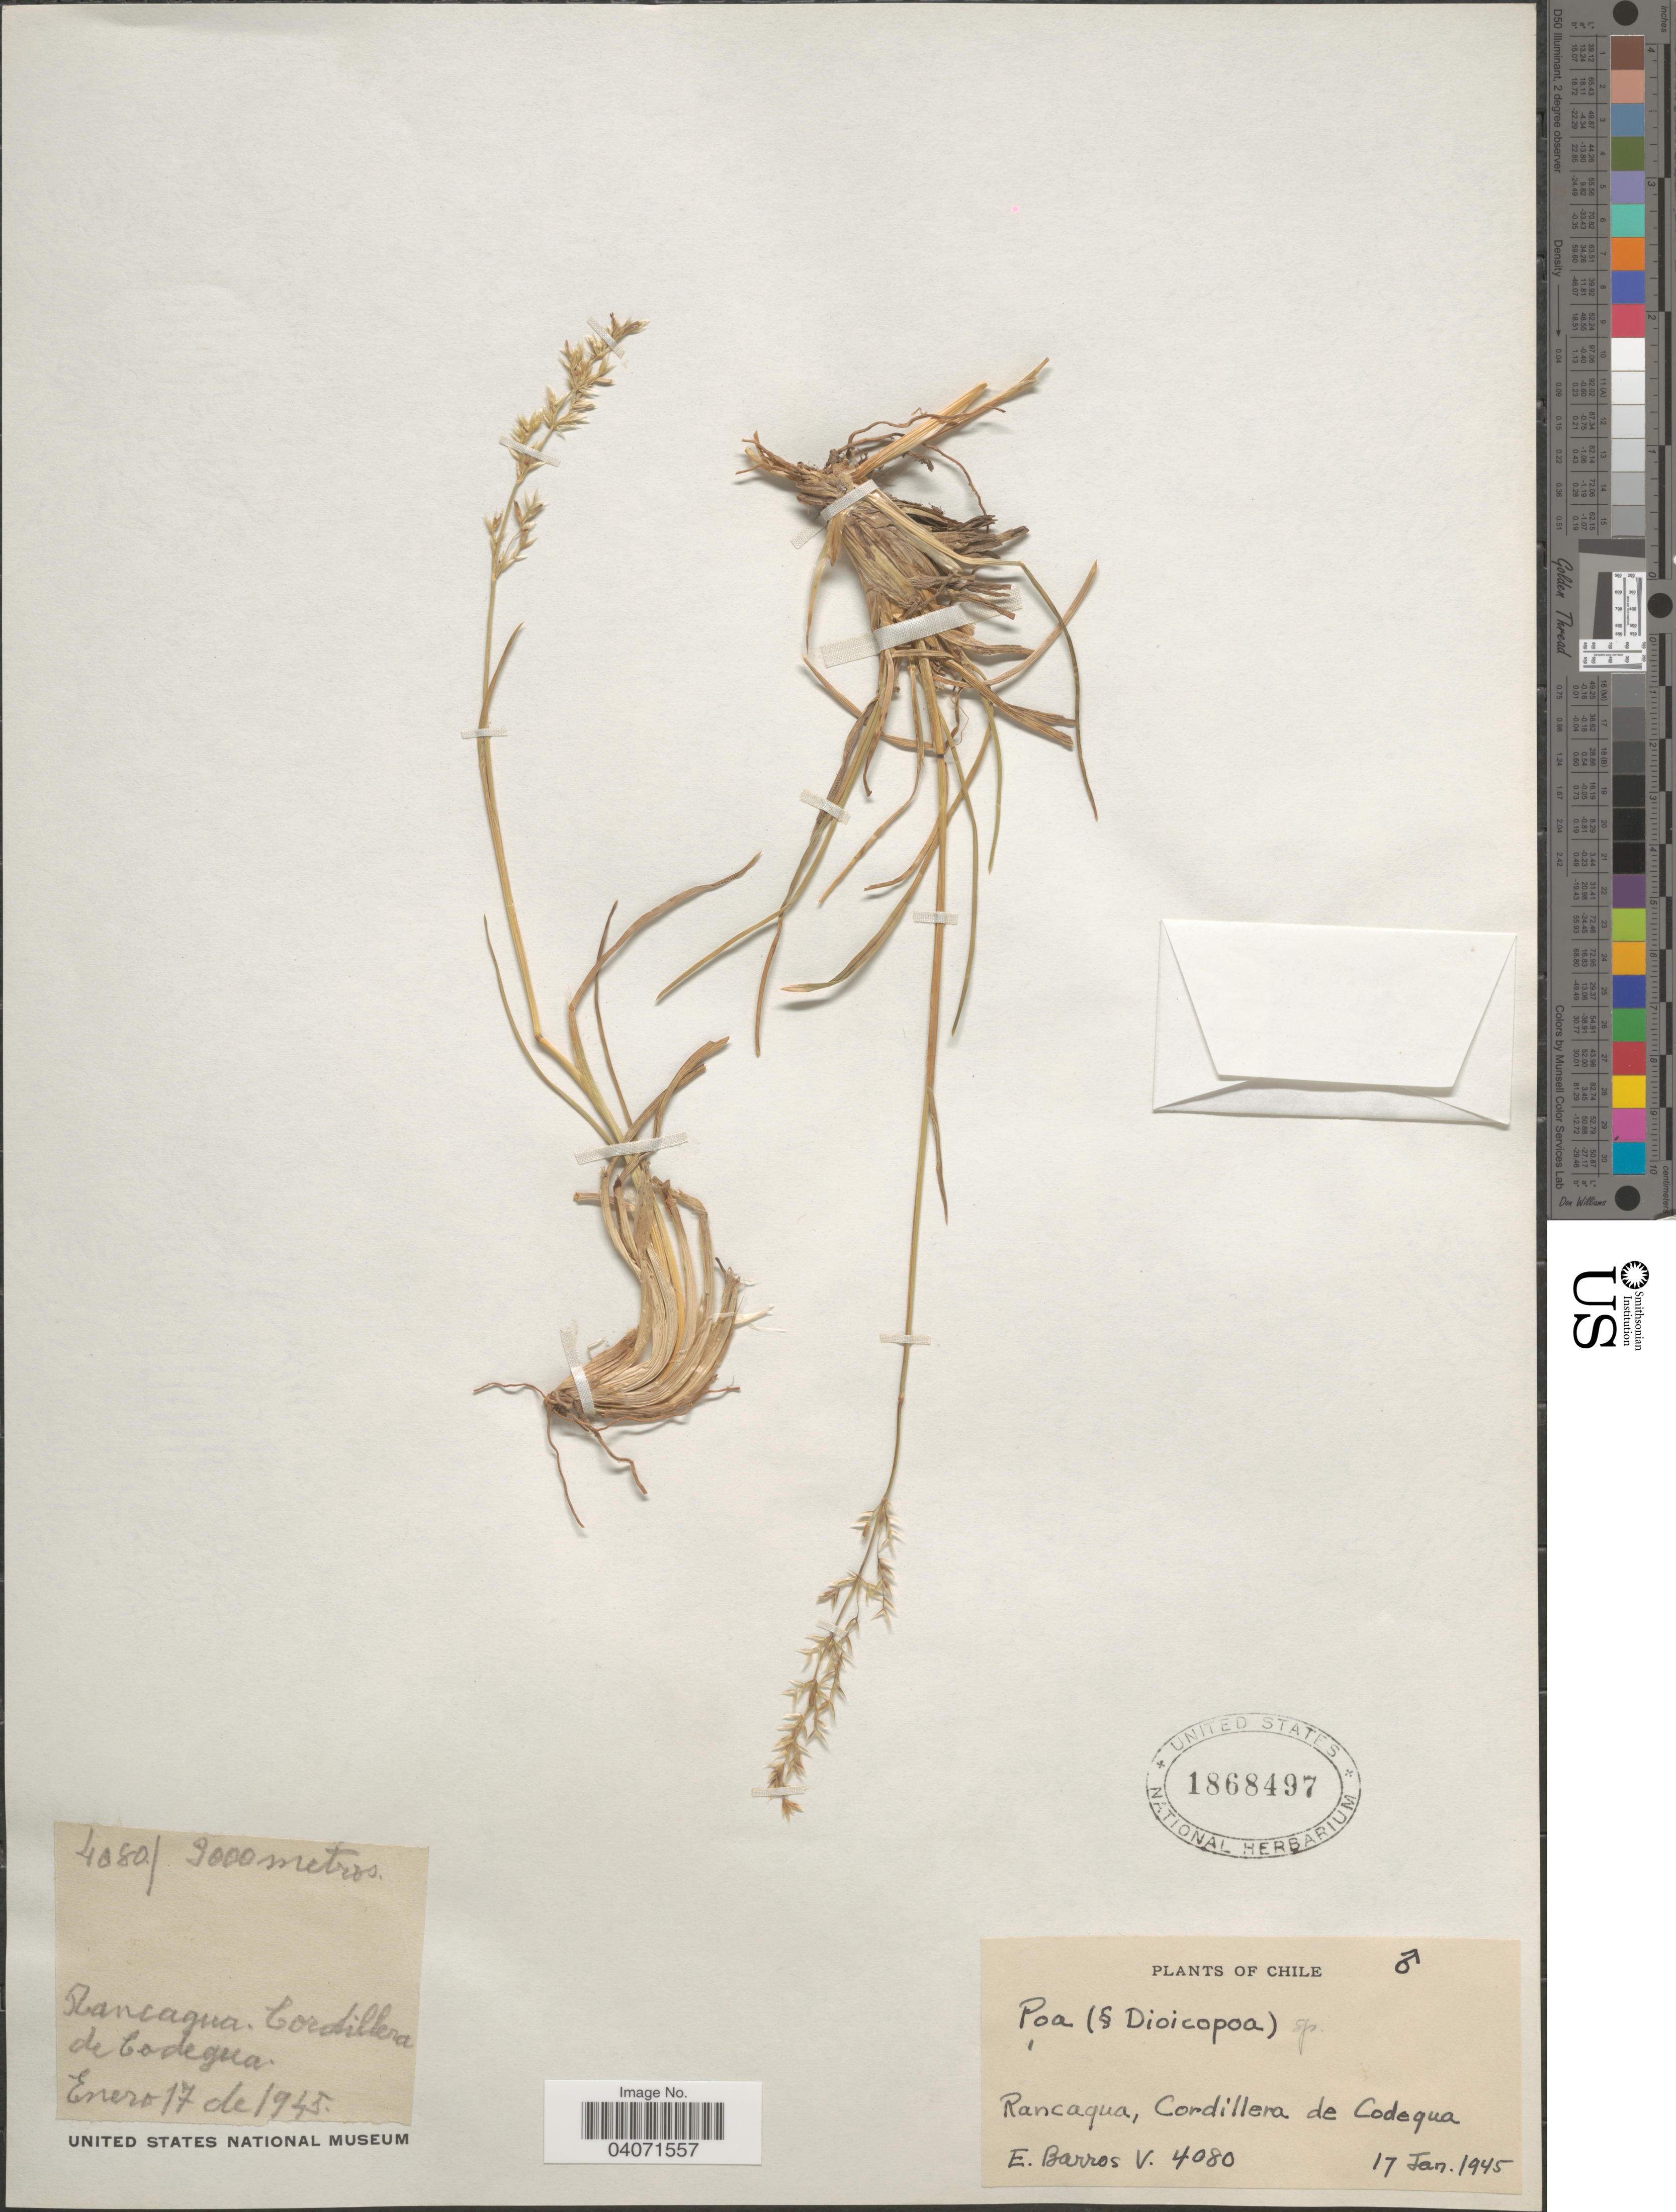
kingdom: Plantae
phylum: Tracheophyta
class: Liliopsida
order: Poales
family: Poaceae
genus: Poa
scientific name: Poa sp.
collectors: E. Barros V.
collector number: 4080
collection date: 1945-01-17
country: Chile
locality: Rancaqua, Cordillera de Codequa.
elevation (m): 3000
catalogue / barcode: US 1868497